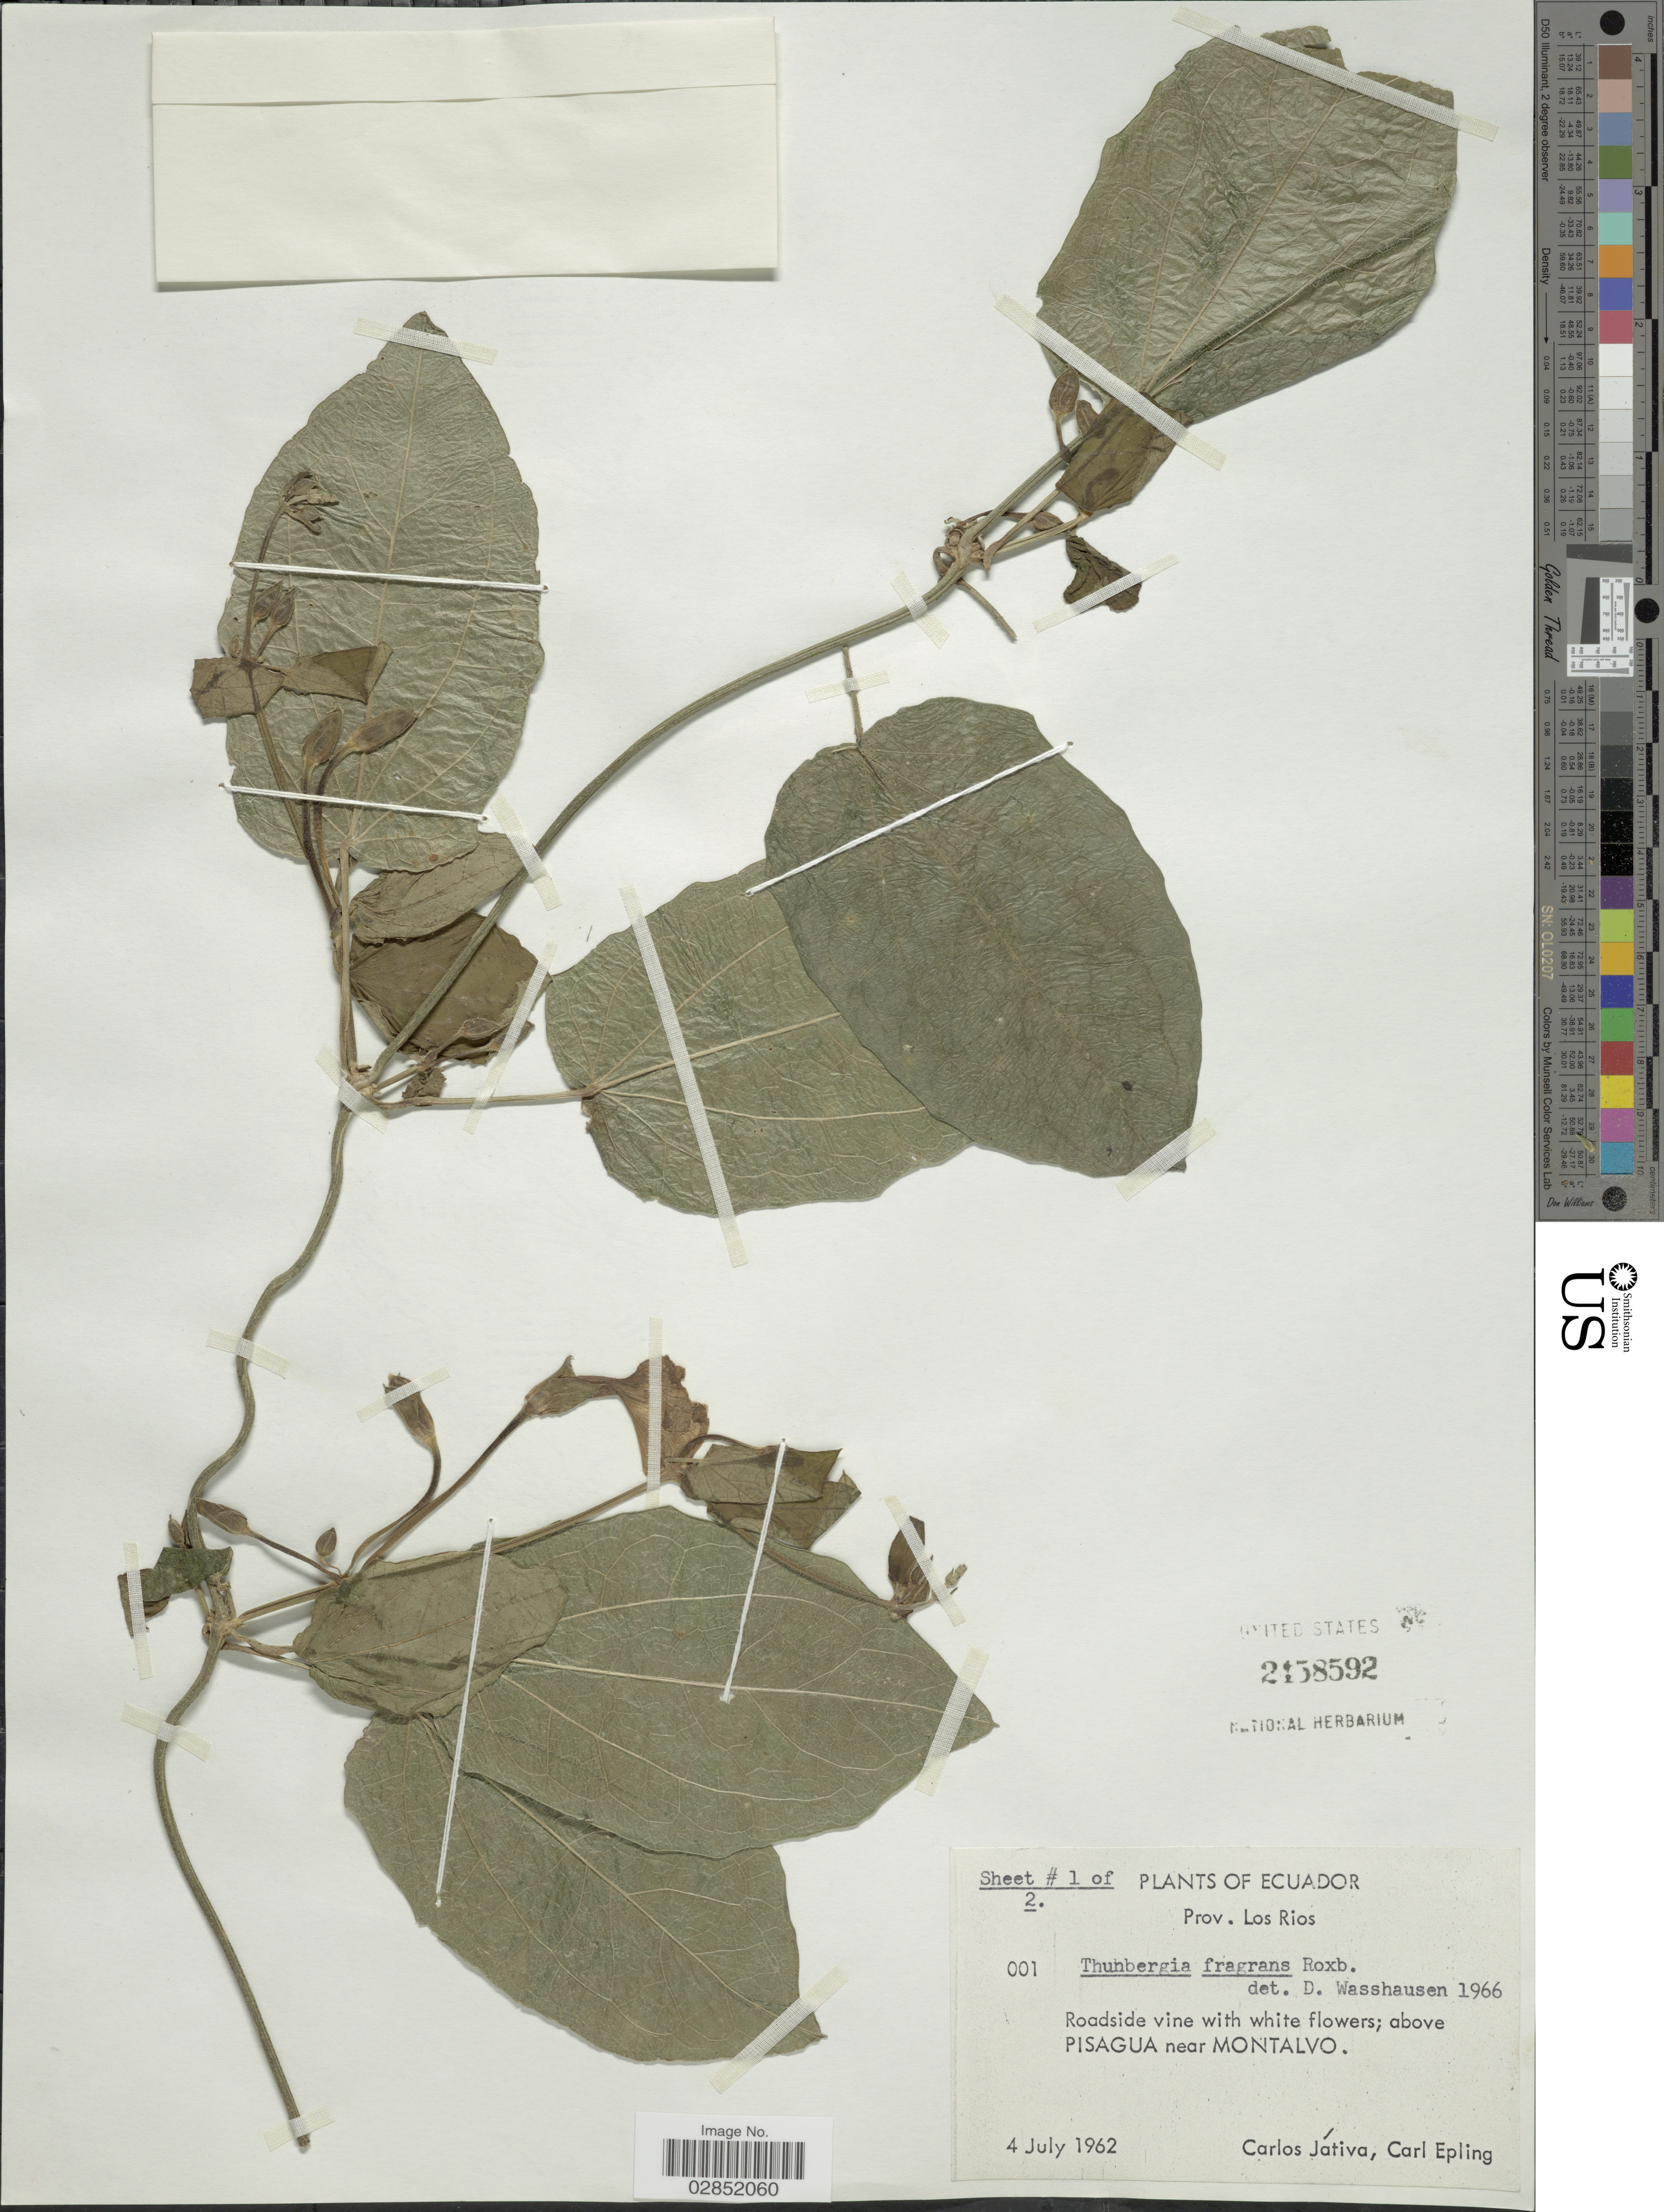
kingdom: Plantae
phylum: Tracheophyta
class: Magnoliopsida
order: Lamiales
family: Acanthaceae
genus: Thunbergia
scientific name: Thunbergia fragrans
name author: Roxb.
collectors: C. D. Játiva & C. C. Epling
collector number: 001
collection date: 1962-07-04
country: Ecuador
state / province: Los Ríos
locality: Above Pisagua near Montalvo.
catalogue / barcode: US 2458592